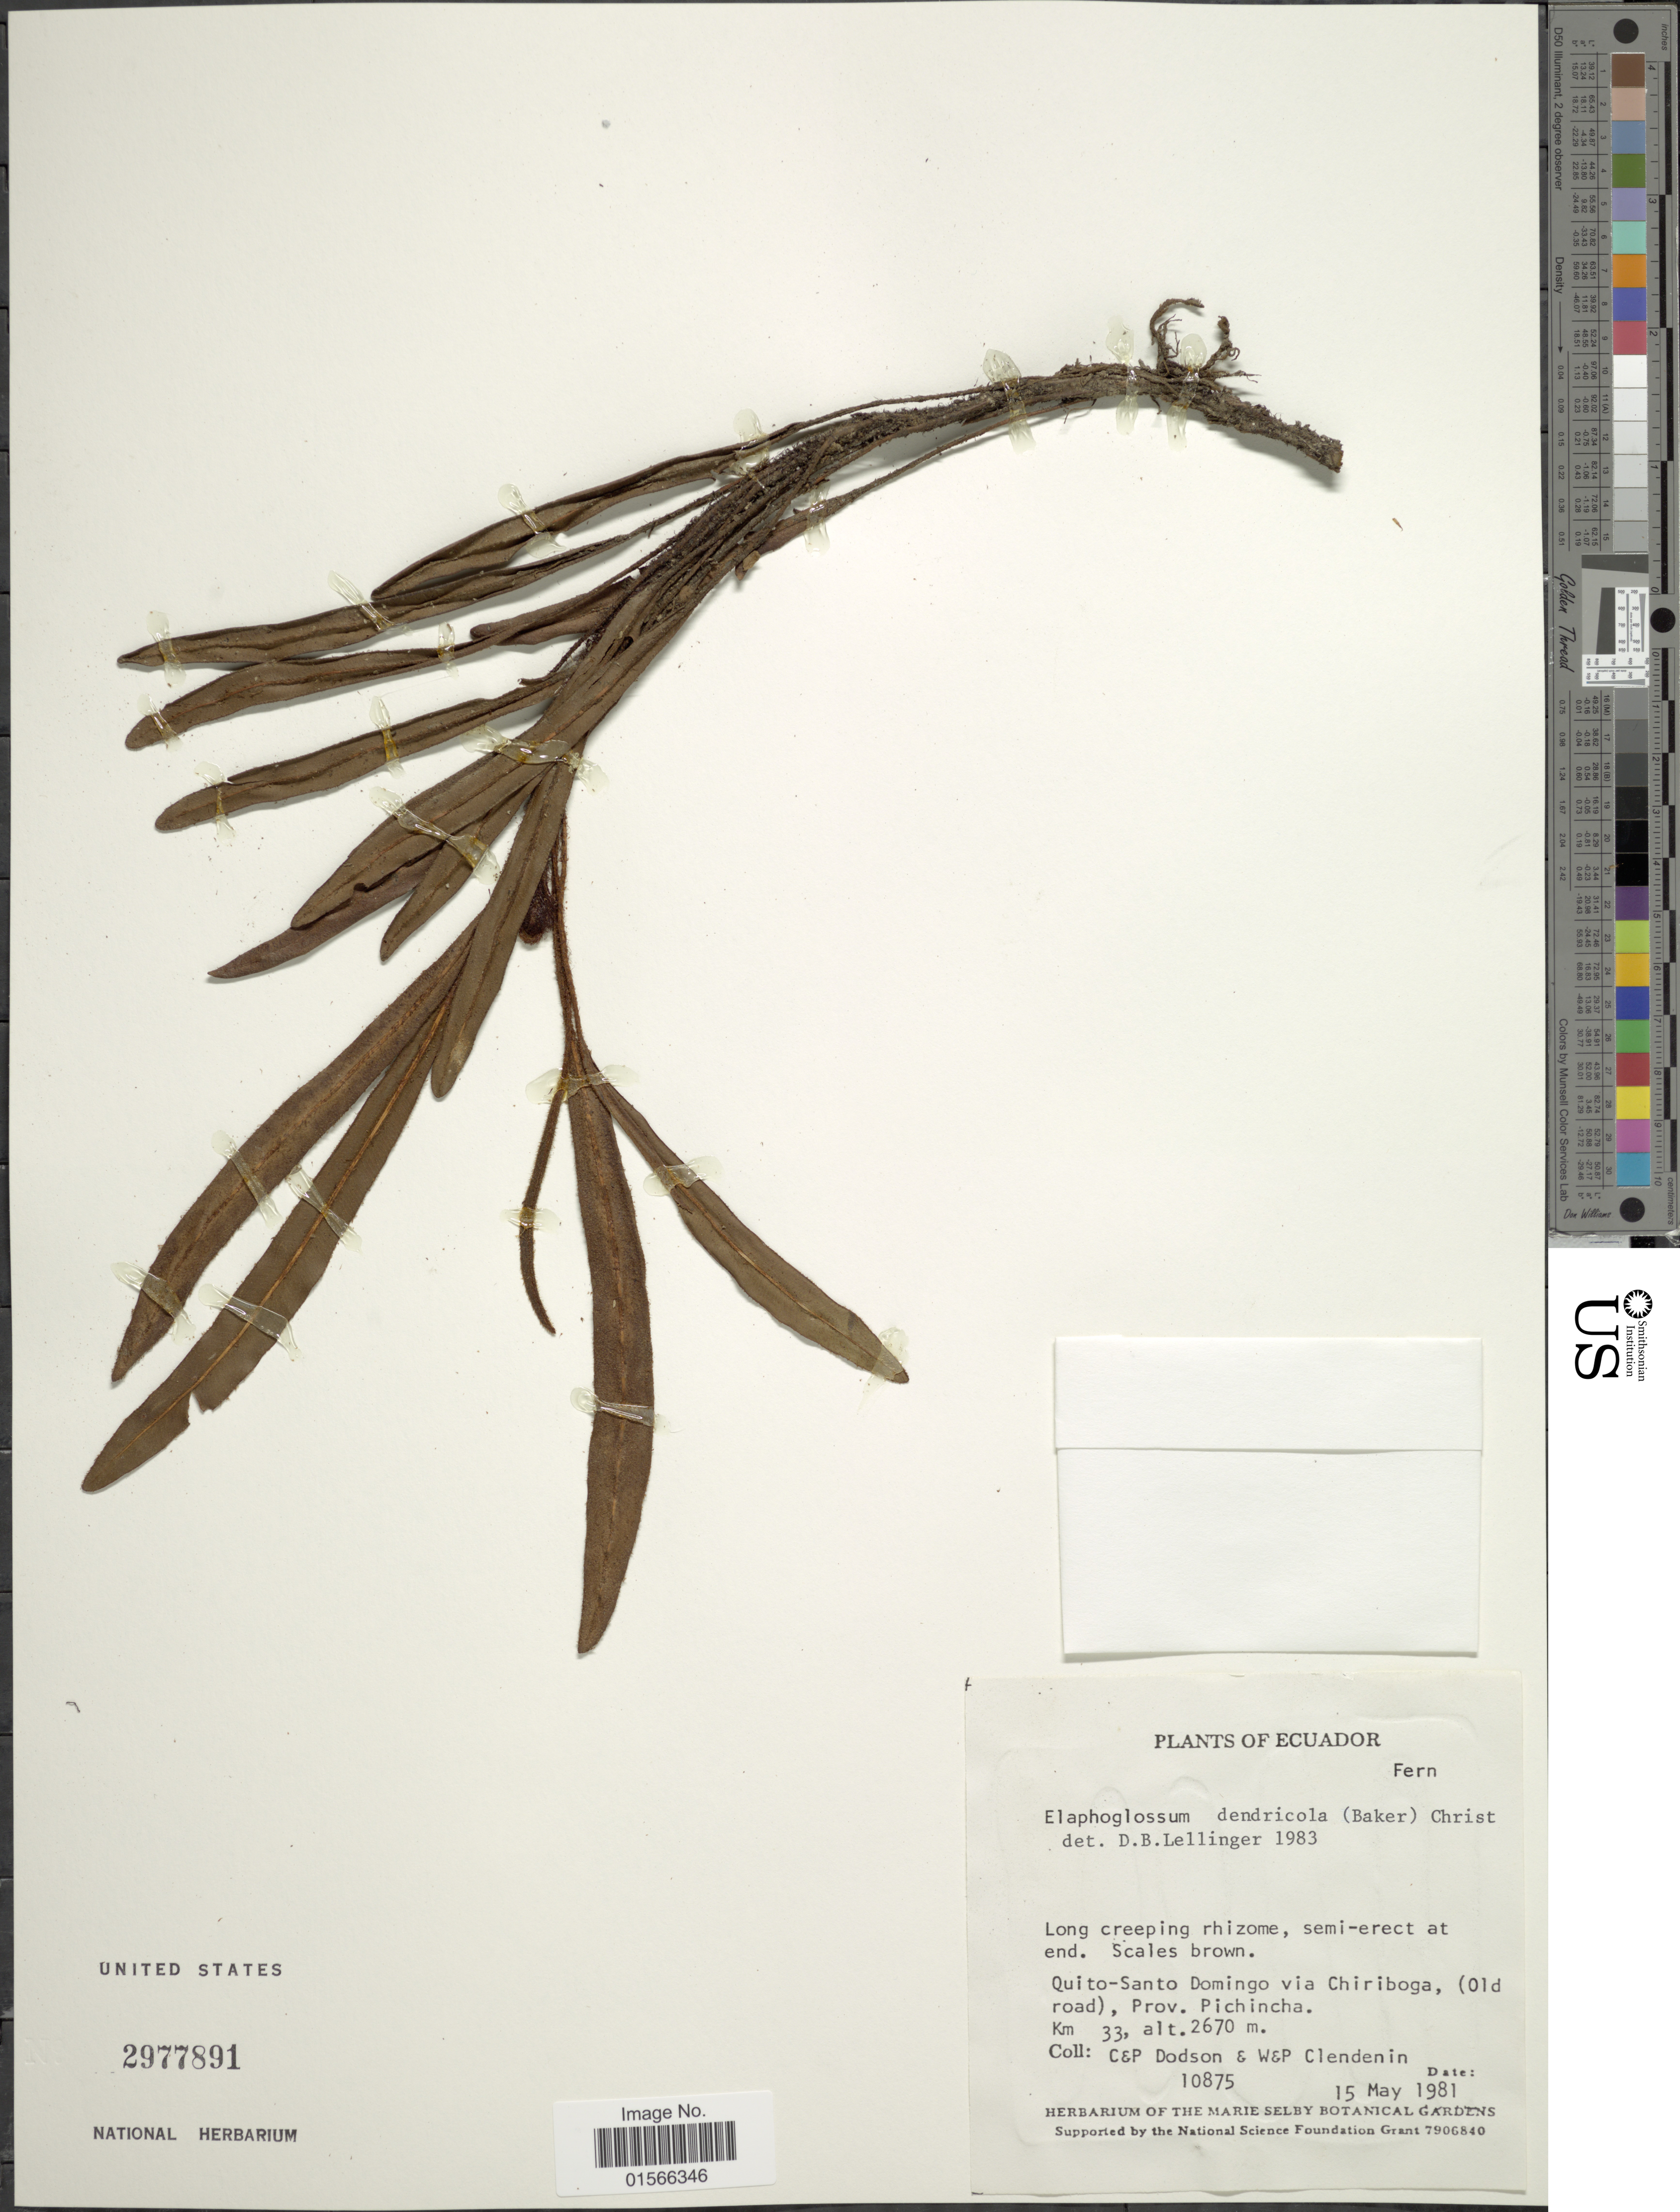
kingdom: Plantae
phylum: Tracheophyta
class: Polypodiopsida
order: Polypodiales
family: Dryopteridaceae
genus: Elaphoglossum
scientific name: Elaphoglossum dendricolum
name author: (Baker) Christ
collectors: C. Dodson, P. M. Dodson, W. Clendenin & P. Clendenin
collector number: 10875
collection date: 1981-05-15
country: Ecuador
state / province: Pichincha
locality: Quito-Santo Domingo via Chiriboga, (Old road), Km 33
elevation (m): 2670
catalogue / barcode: US 2977891